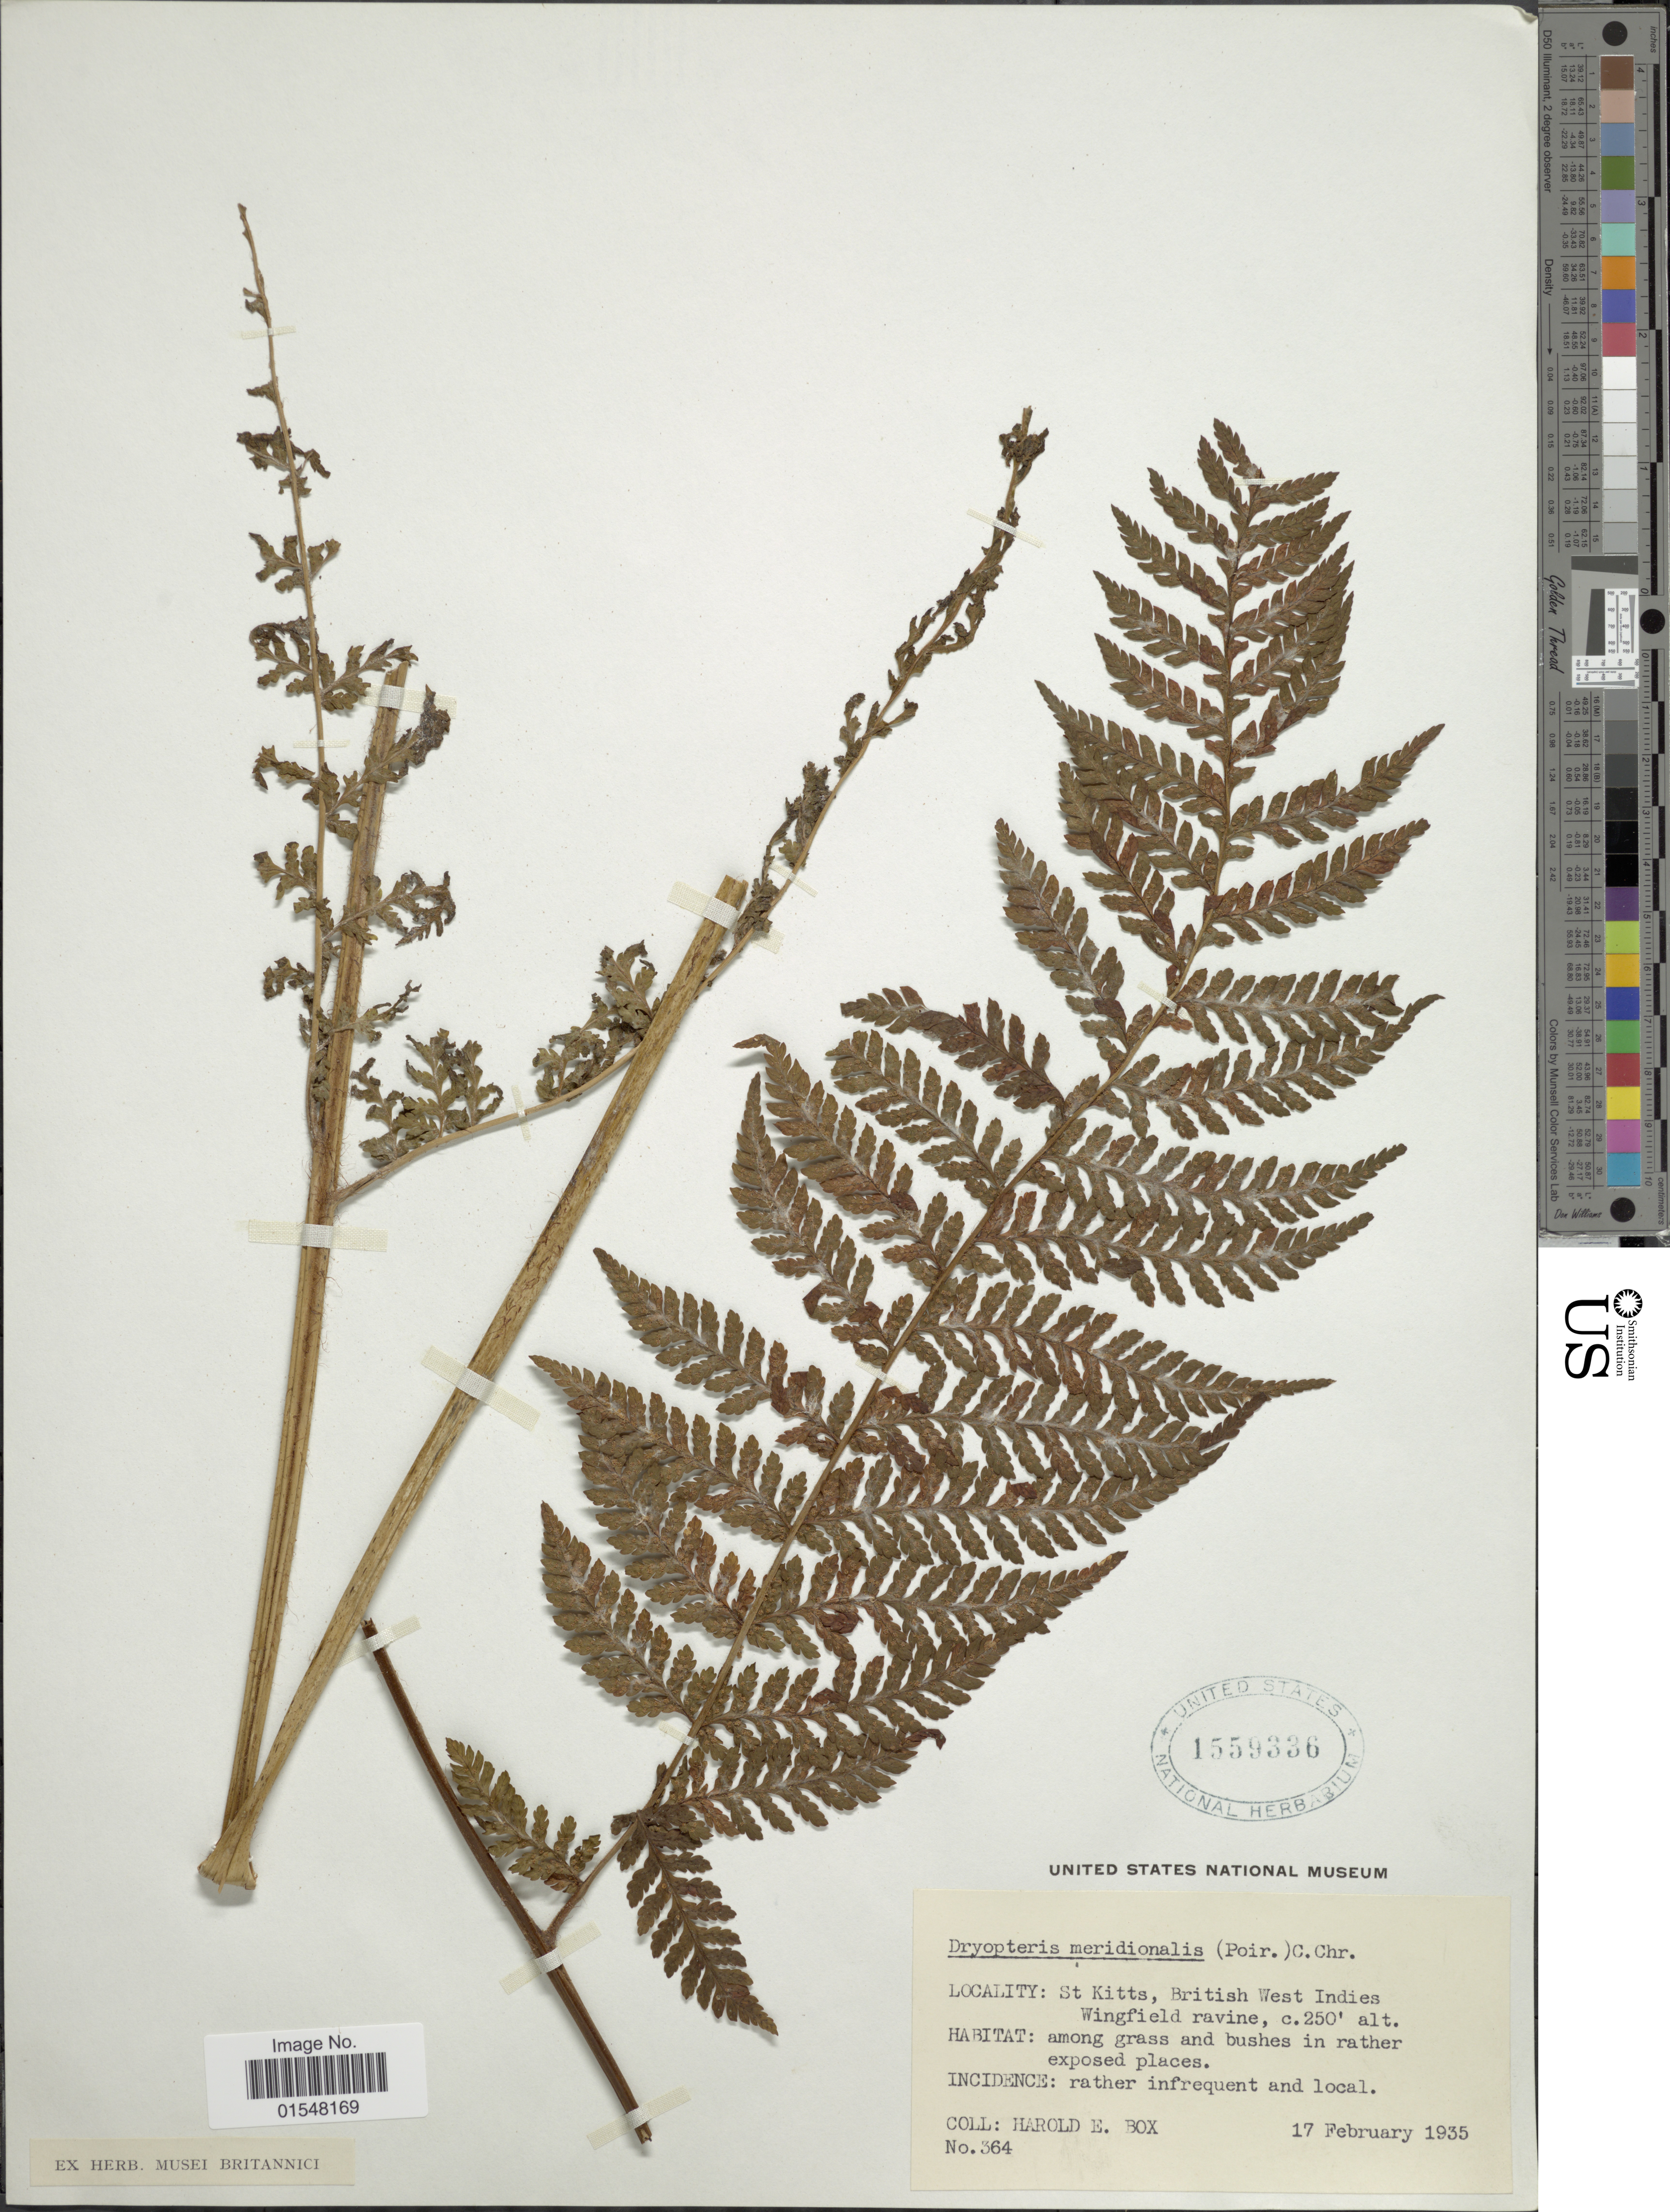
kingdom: Plantae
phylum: Tracheophyta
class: Polypodiopsida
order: Polypodiales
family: Dryopteridaceae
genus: Ctenitis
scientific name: Ctenitis meridionalis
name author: (Poir.) Ching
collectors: H. E. Box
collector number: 364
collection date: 1935-02-17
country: St. Christopher-Nevis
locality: St. Kitts, British West Indies Wingfield ravine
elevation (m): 76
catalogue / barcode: US 1559336